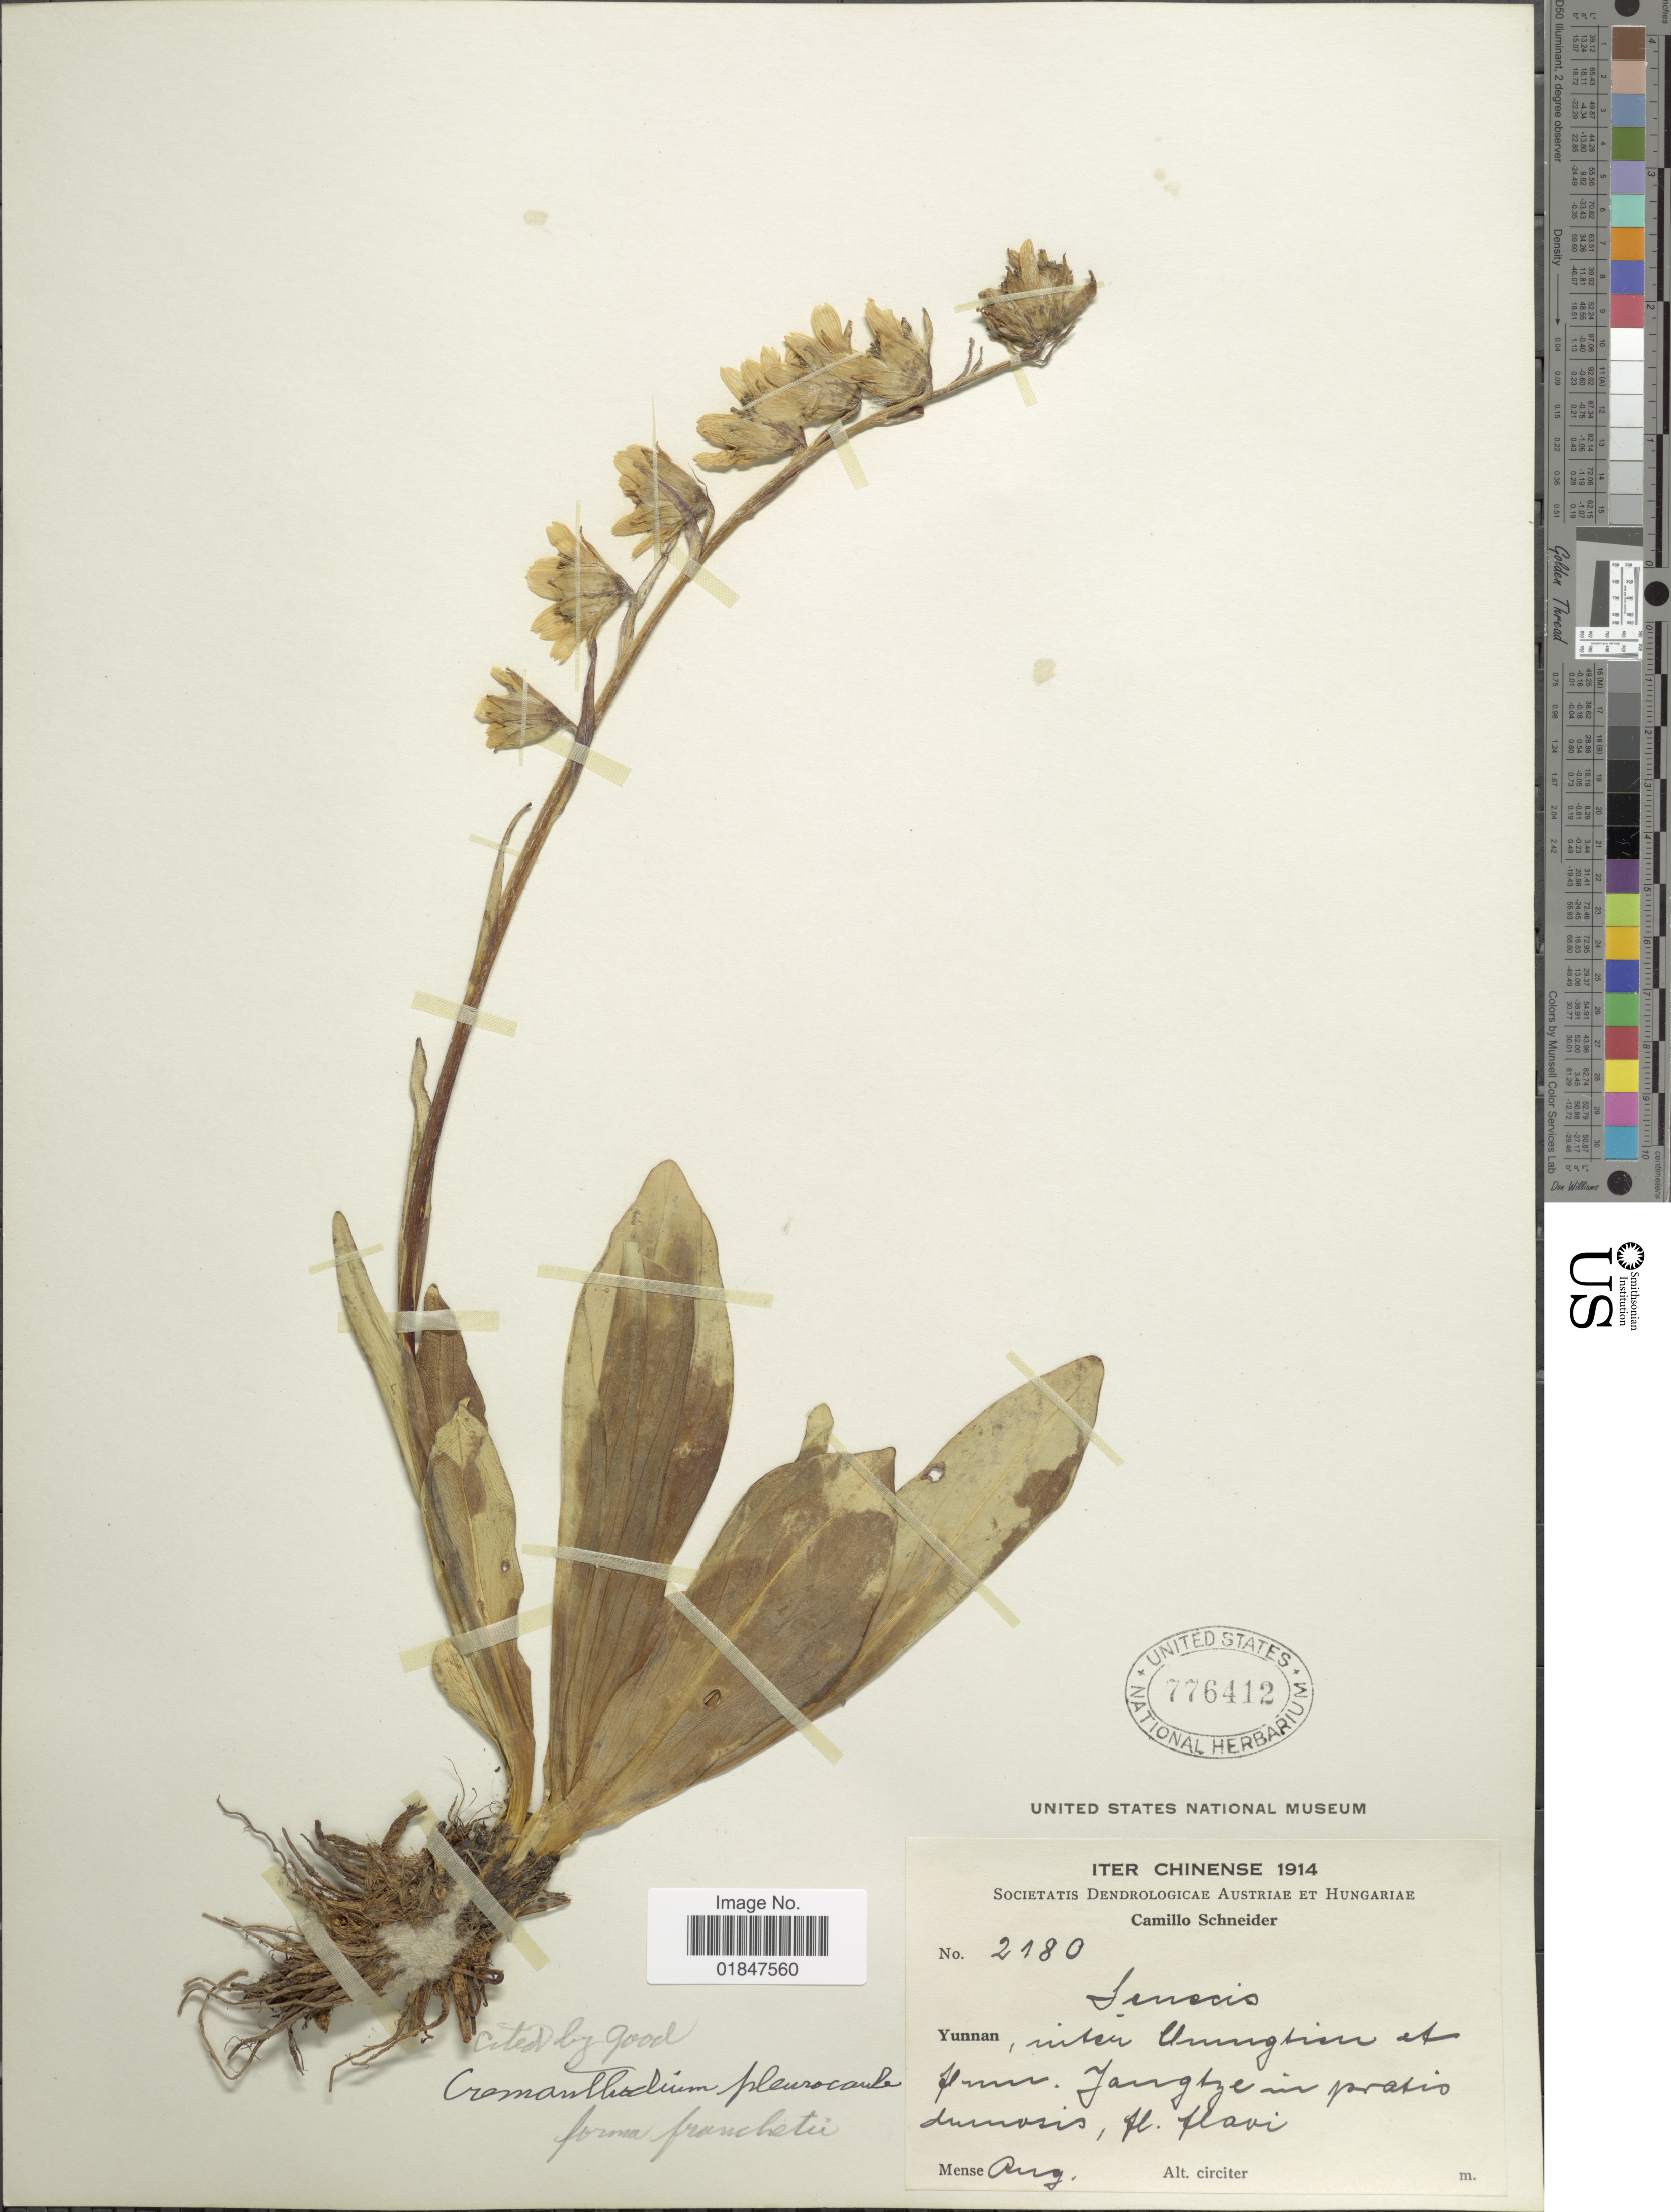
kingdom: Plantae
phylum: Tracheophyta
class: Magnoliopsida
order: Asterales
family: Asteraceae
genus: Ligularia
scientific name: Ligularia pleurocaulis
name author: (Franch.) Hand.-Mazz.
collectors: C. K. Schneider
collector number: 2180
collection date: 1914-08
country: China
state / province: Yunnan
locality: Yangtze in pratio dumosis [interpreted]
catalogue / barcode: US 776412